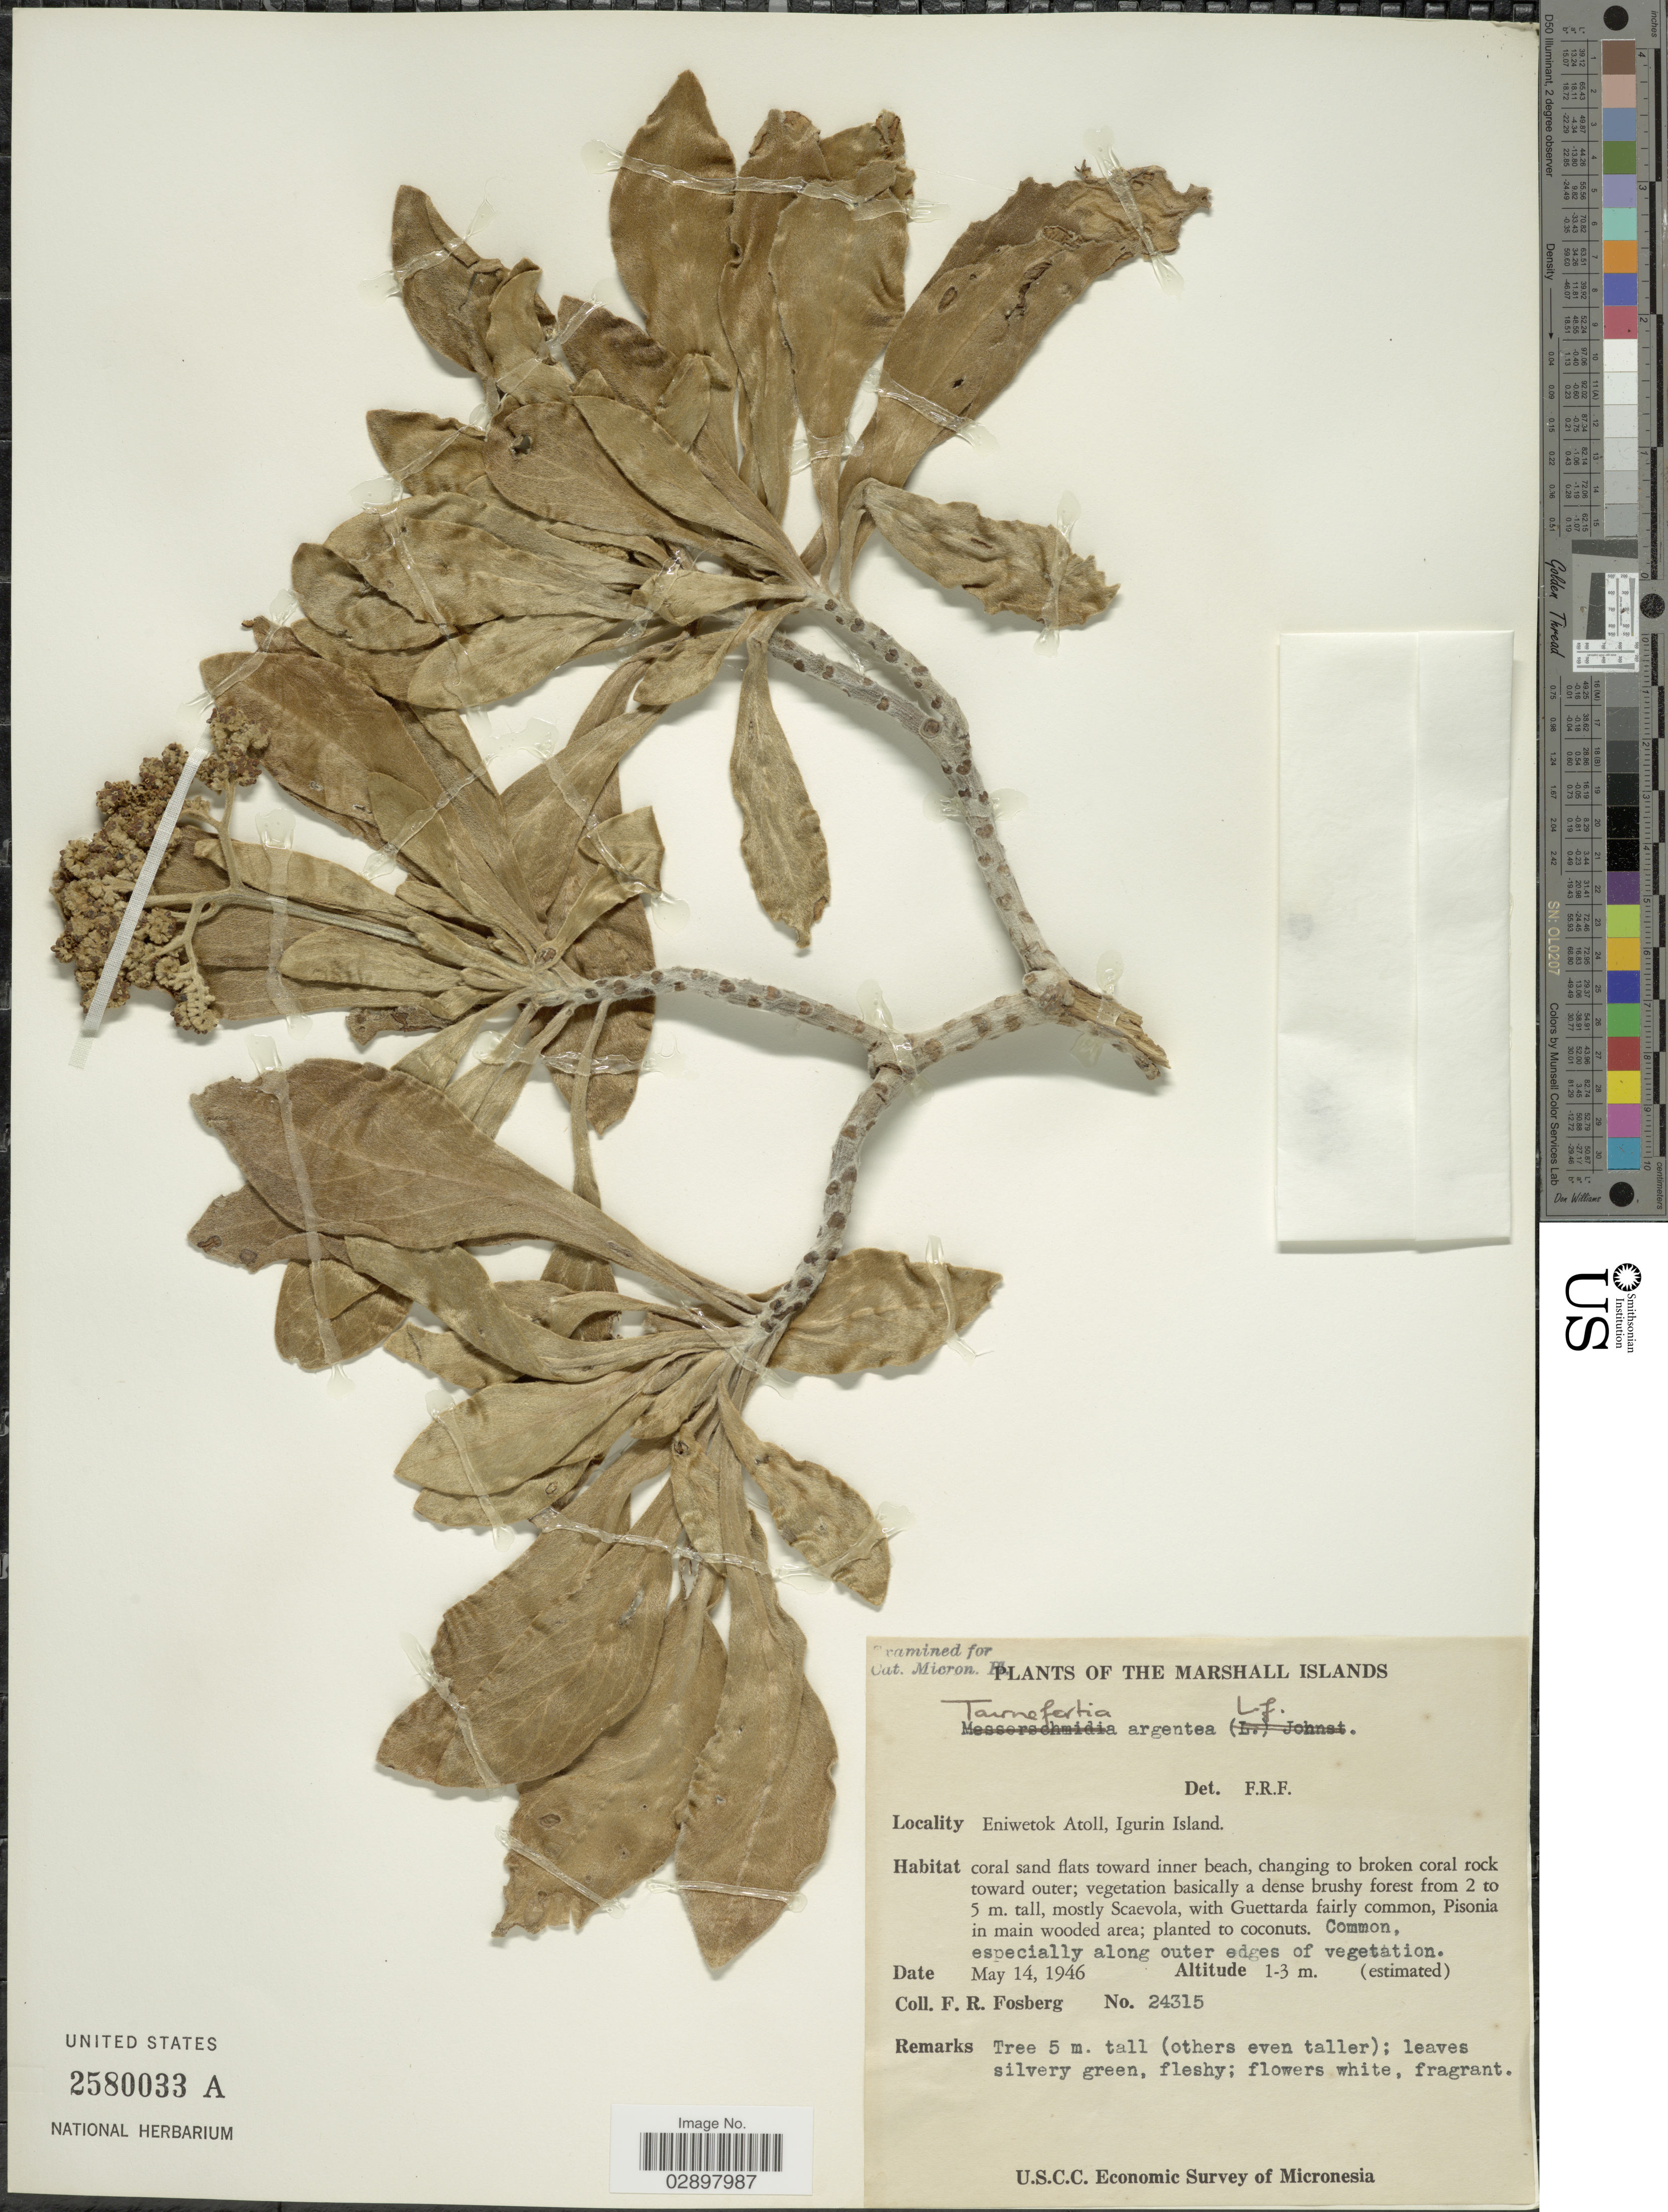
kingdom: Plantae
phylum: Tracheophyta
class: Magnoliopsida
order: Boraginales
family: Heliotropiaceae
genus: Heliotropium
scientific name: Heliotropium arboreum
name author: (Blanco) Mabberley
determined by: Wagner, W. L., (BOT), Smithsonian Institution - National Museum of Natural History (UNITED STATES)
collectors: F. R. Fosberg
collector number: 24315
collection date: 1946-05-14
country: Marshall Islands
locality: Eniwetok Atoll, Igurin Island.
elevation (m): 1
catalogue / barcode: US 2580033A